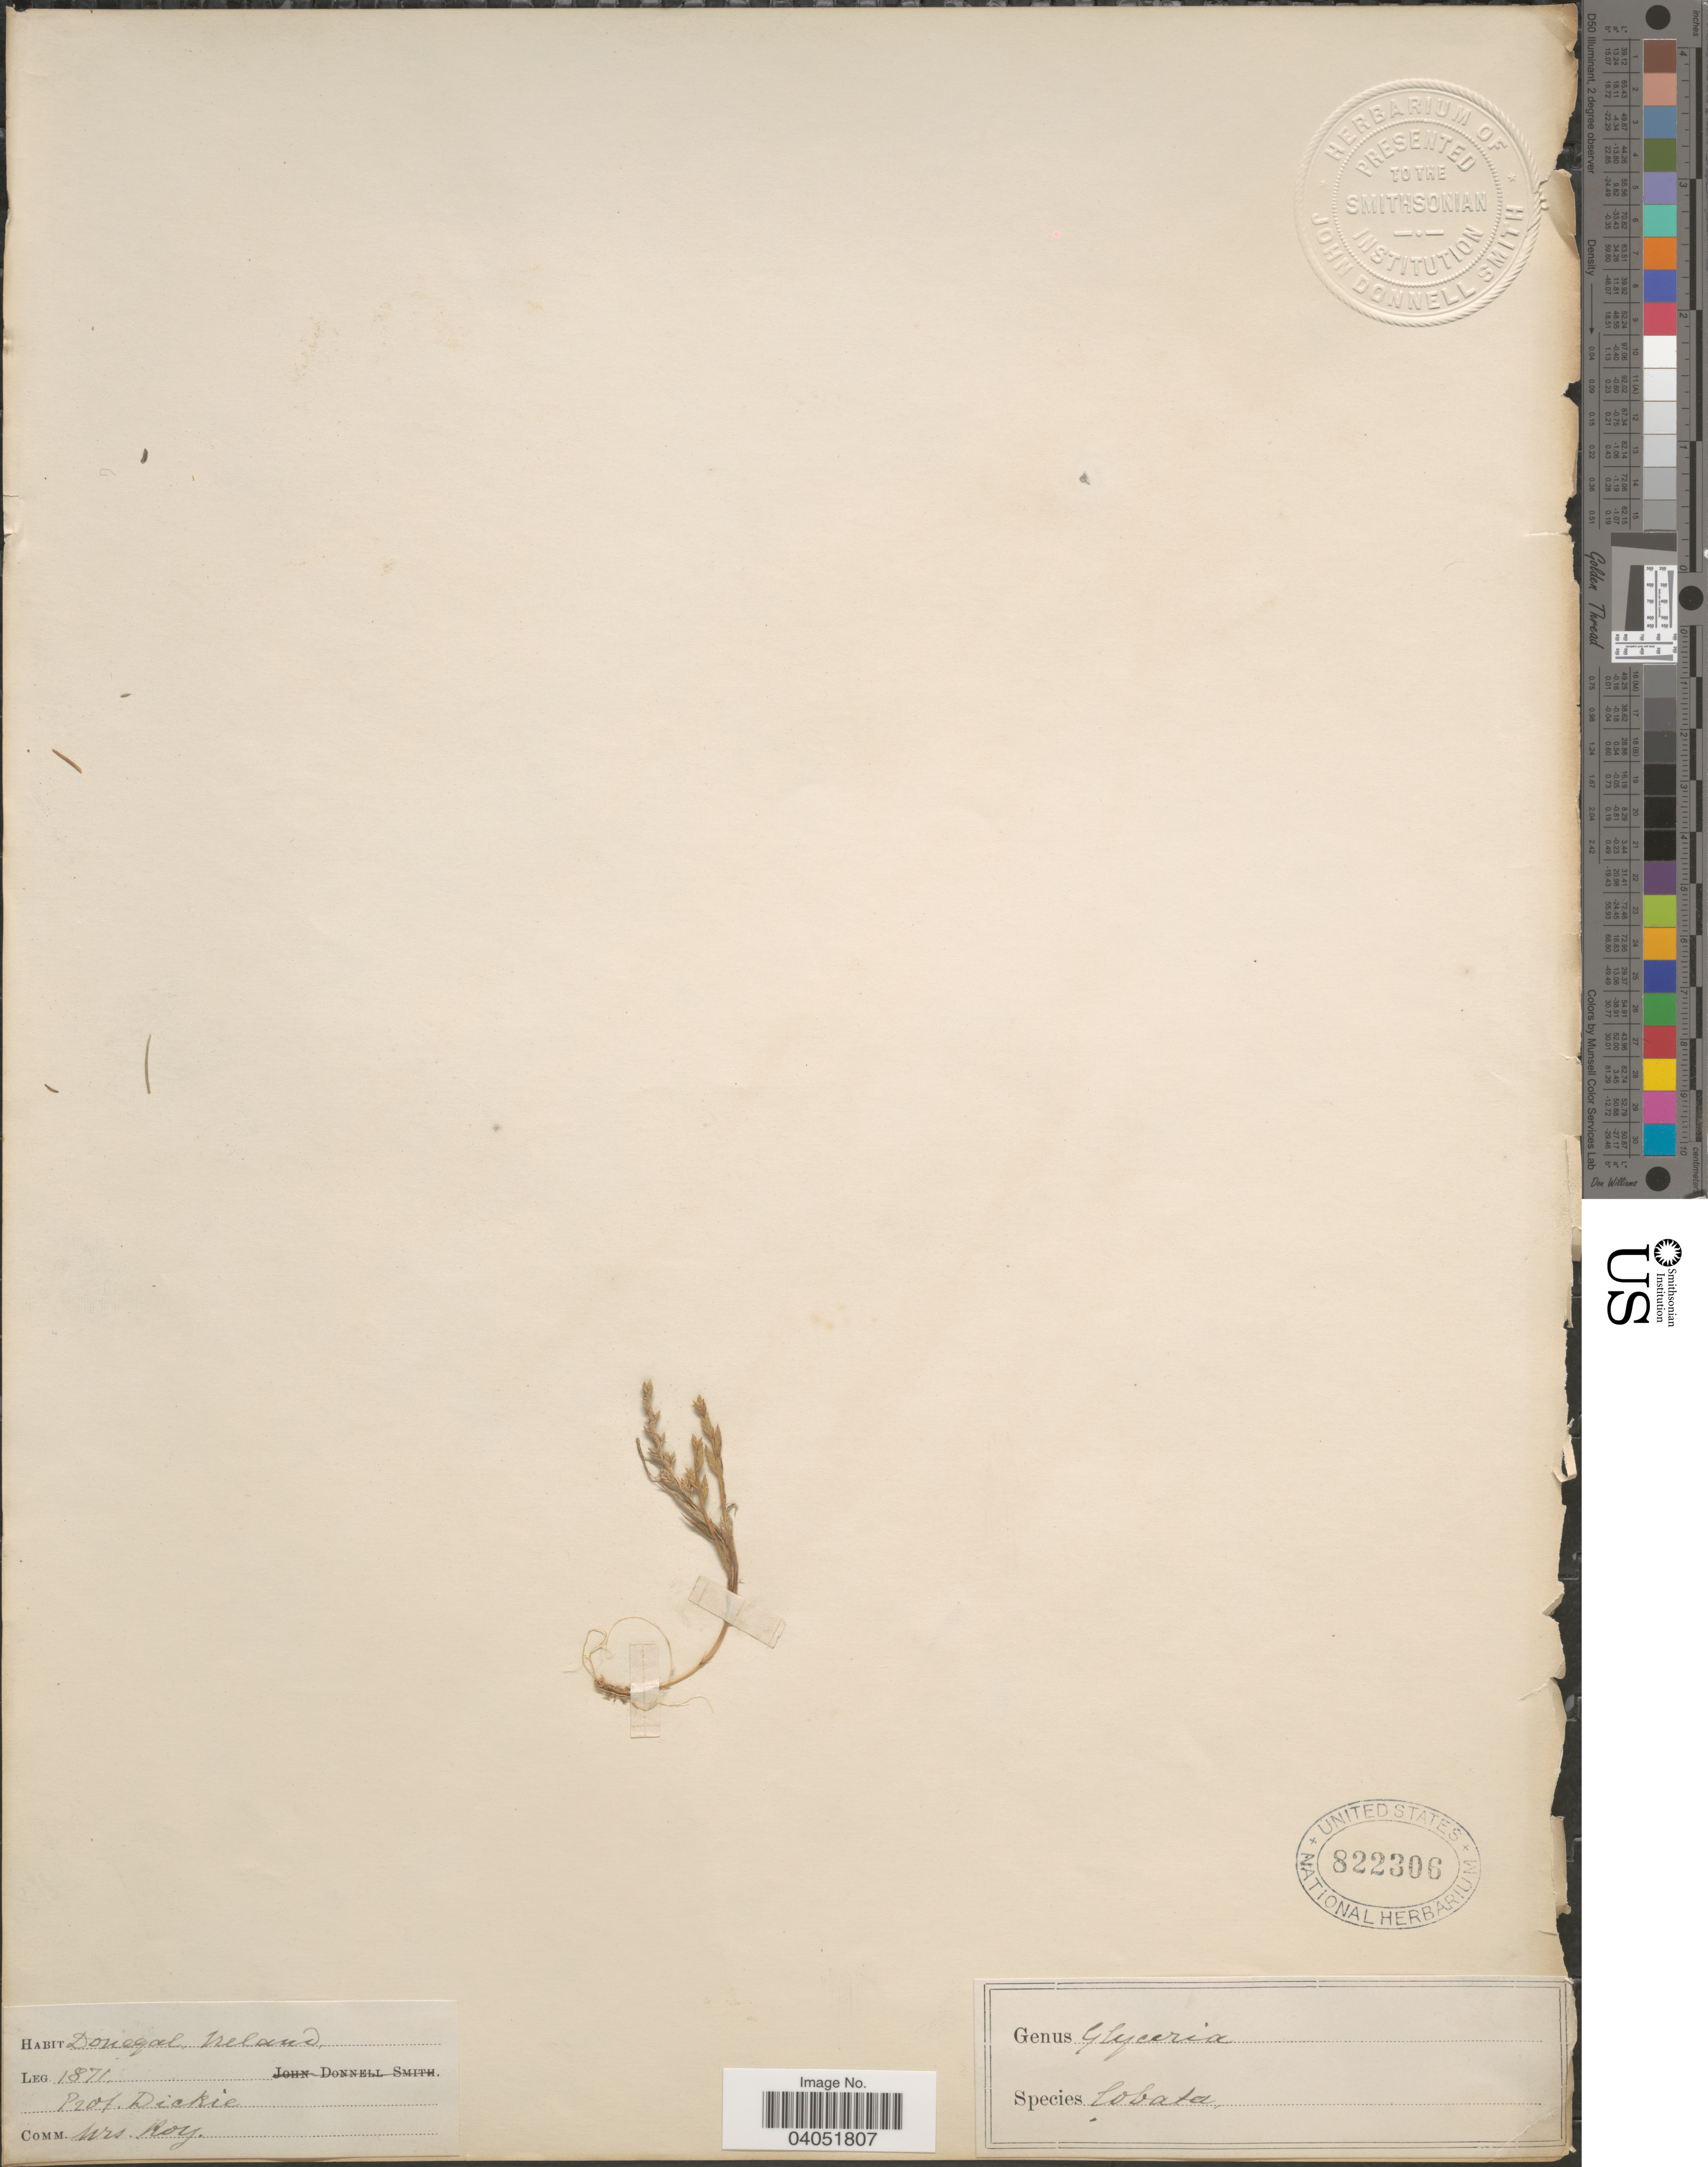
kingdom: Plantae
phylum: Tracheophyta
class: Liliopsida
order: Poales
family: Poaceae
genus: Catapodium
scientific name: Catapodium marinum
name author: (L.) C.E. Hubb.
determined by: Soreng, Robert J., Research Associate (BOT), Smithsonian Institution - National Museum of Natural History (UNITED STATES)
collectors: Dickie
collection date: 1871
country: Ireland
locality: Donegal.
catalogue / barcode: US 822306